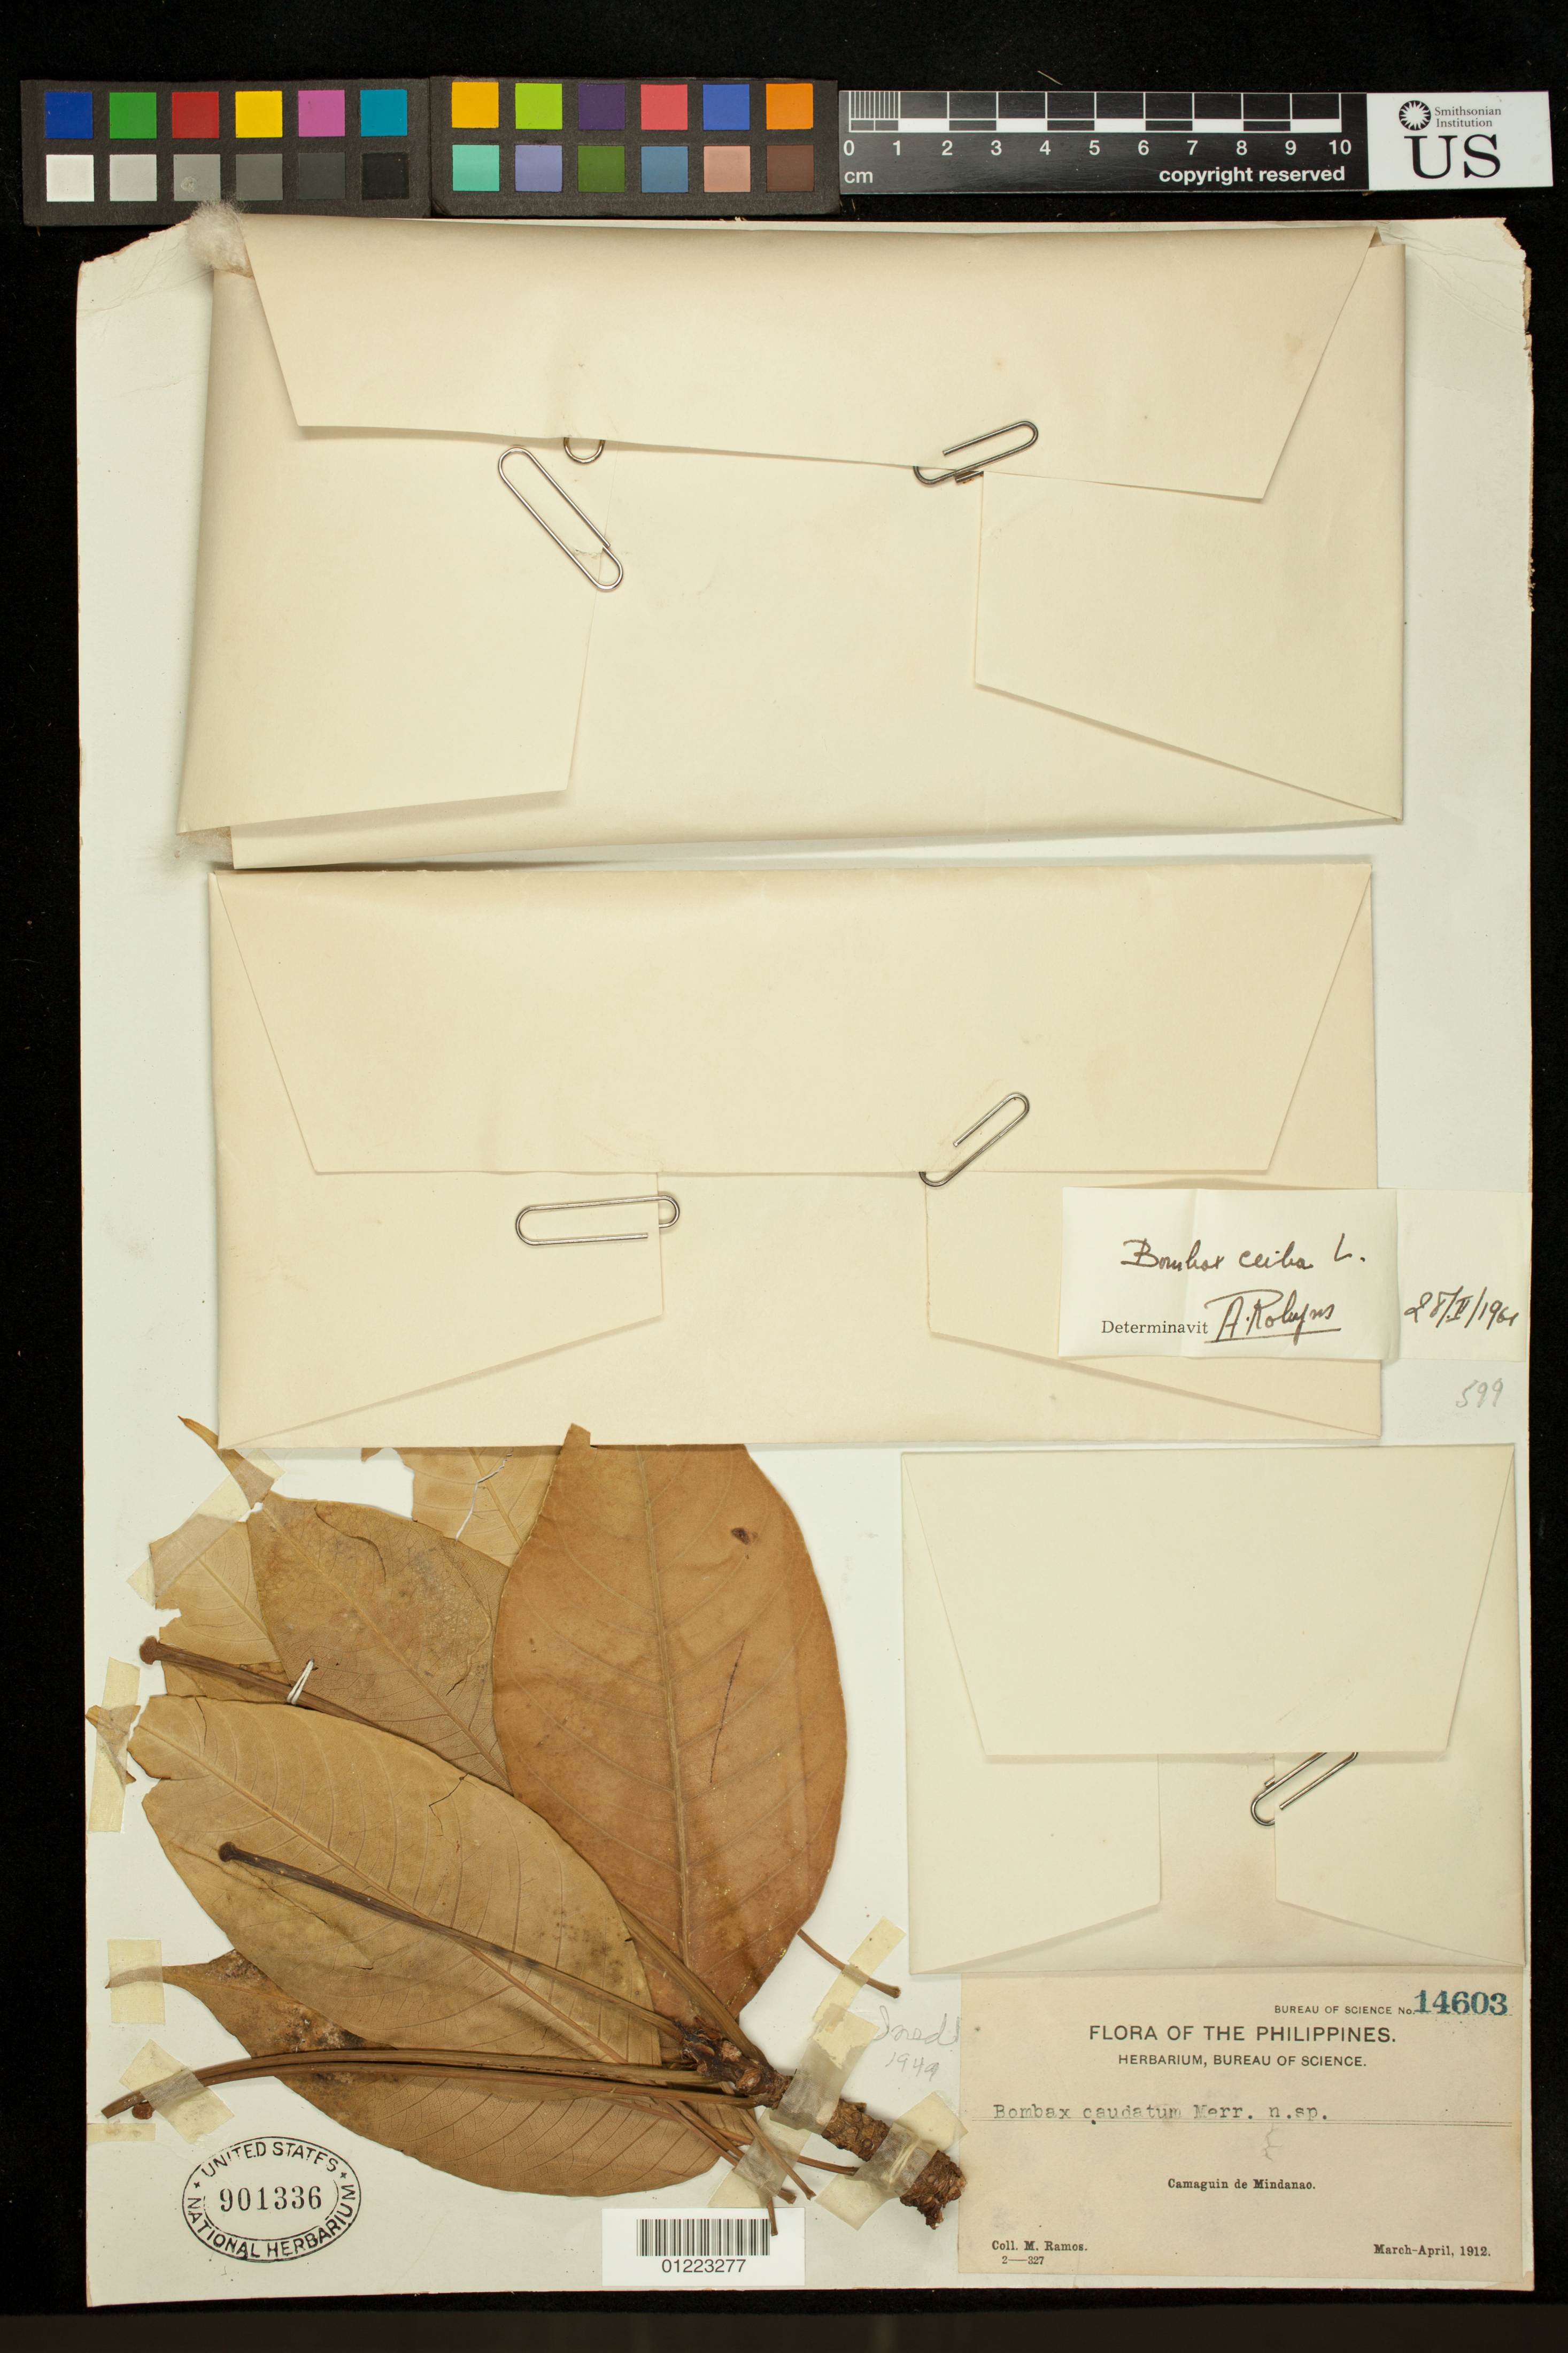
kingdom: Plantae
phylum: Tracheophyta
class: Magnoliopsida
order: Malvales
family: Malvaceae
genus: Bombax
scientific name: Bombax ceiba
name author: L.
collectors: M. Ramos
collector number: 14603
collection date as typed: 1912-03 to 1912-04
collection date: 1912-03/1912-04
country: Philippines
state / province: Northern Mindanao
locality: Camaguin de Mindanao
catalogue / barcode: US 901336